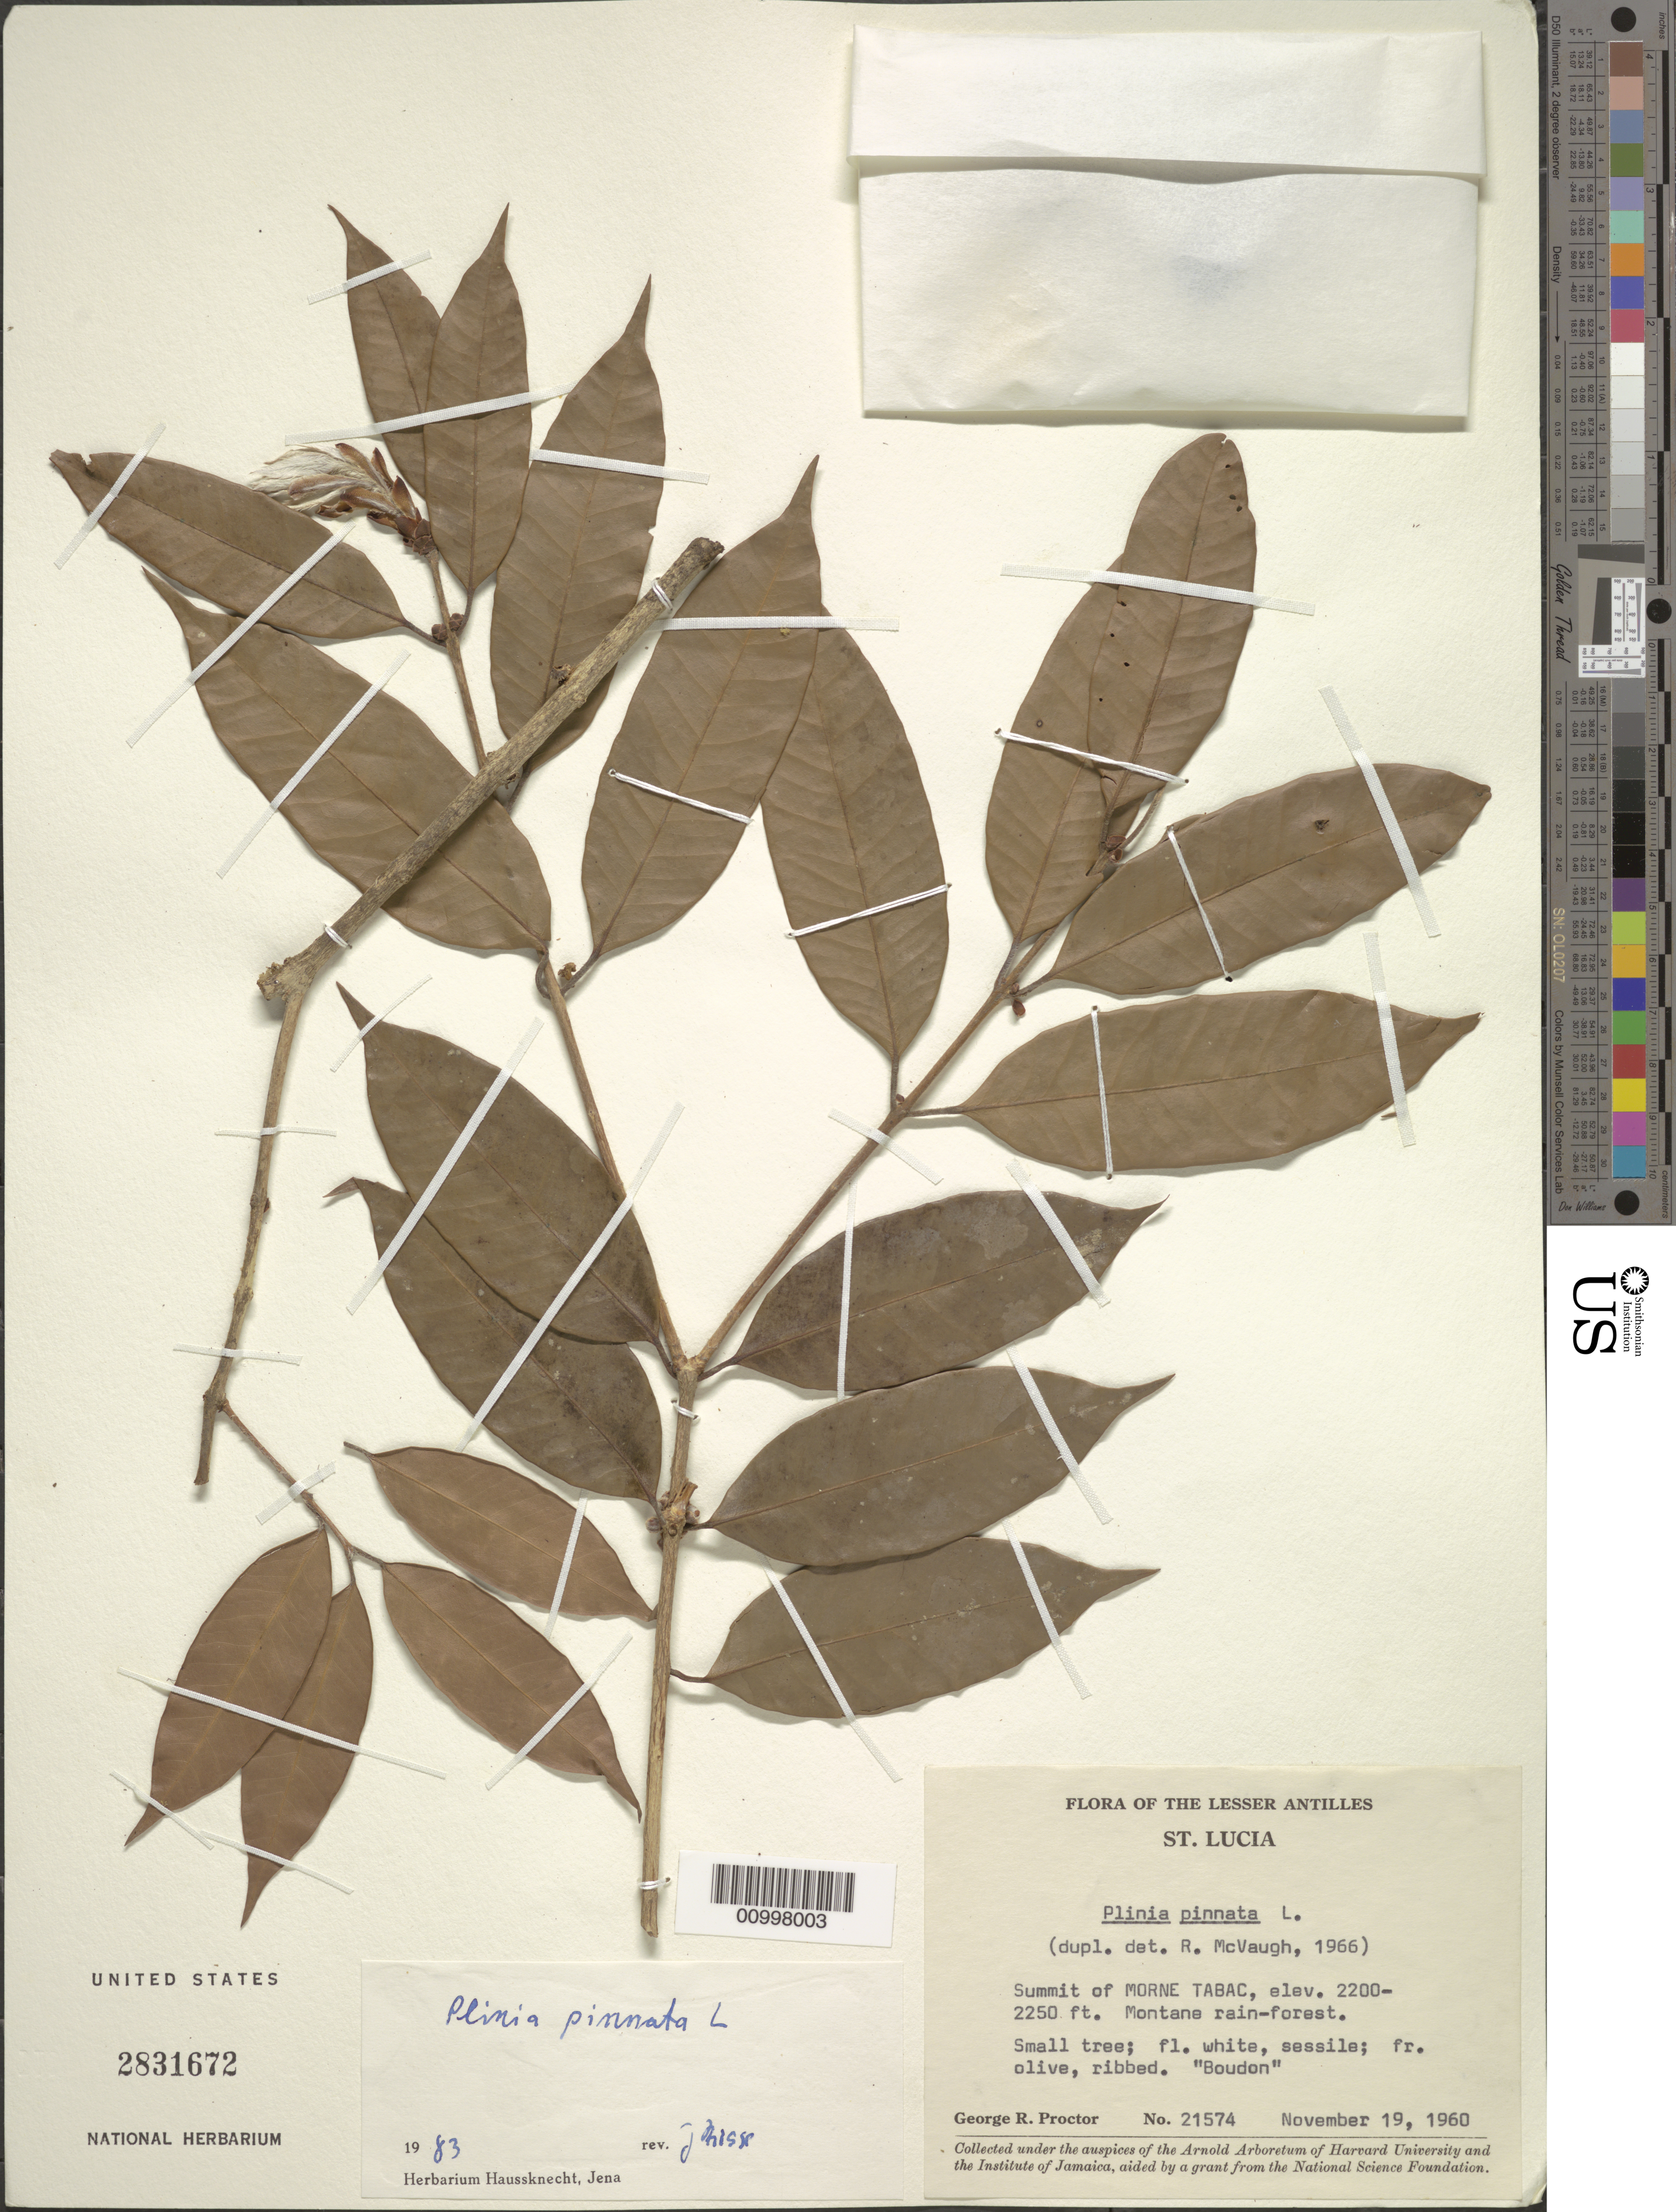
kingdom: Plantae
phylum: Tracheophyta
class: Magnoliopsida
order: Myrtales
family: Myrtaceae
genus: Plinia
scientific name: Plinia pinnata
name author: L.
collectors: G. R. Proctor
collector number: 21574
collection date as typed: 19 Nov 1960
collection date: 1960-11-19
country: St. Lucia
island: St. Lucia I.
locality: Summit of MORNE TABAC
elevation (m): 671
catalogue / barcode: US 2831672